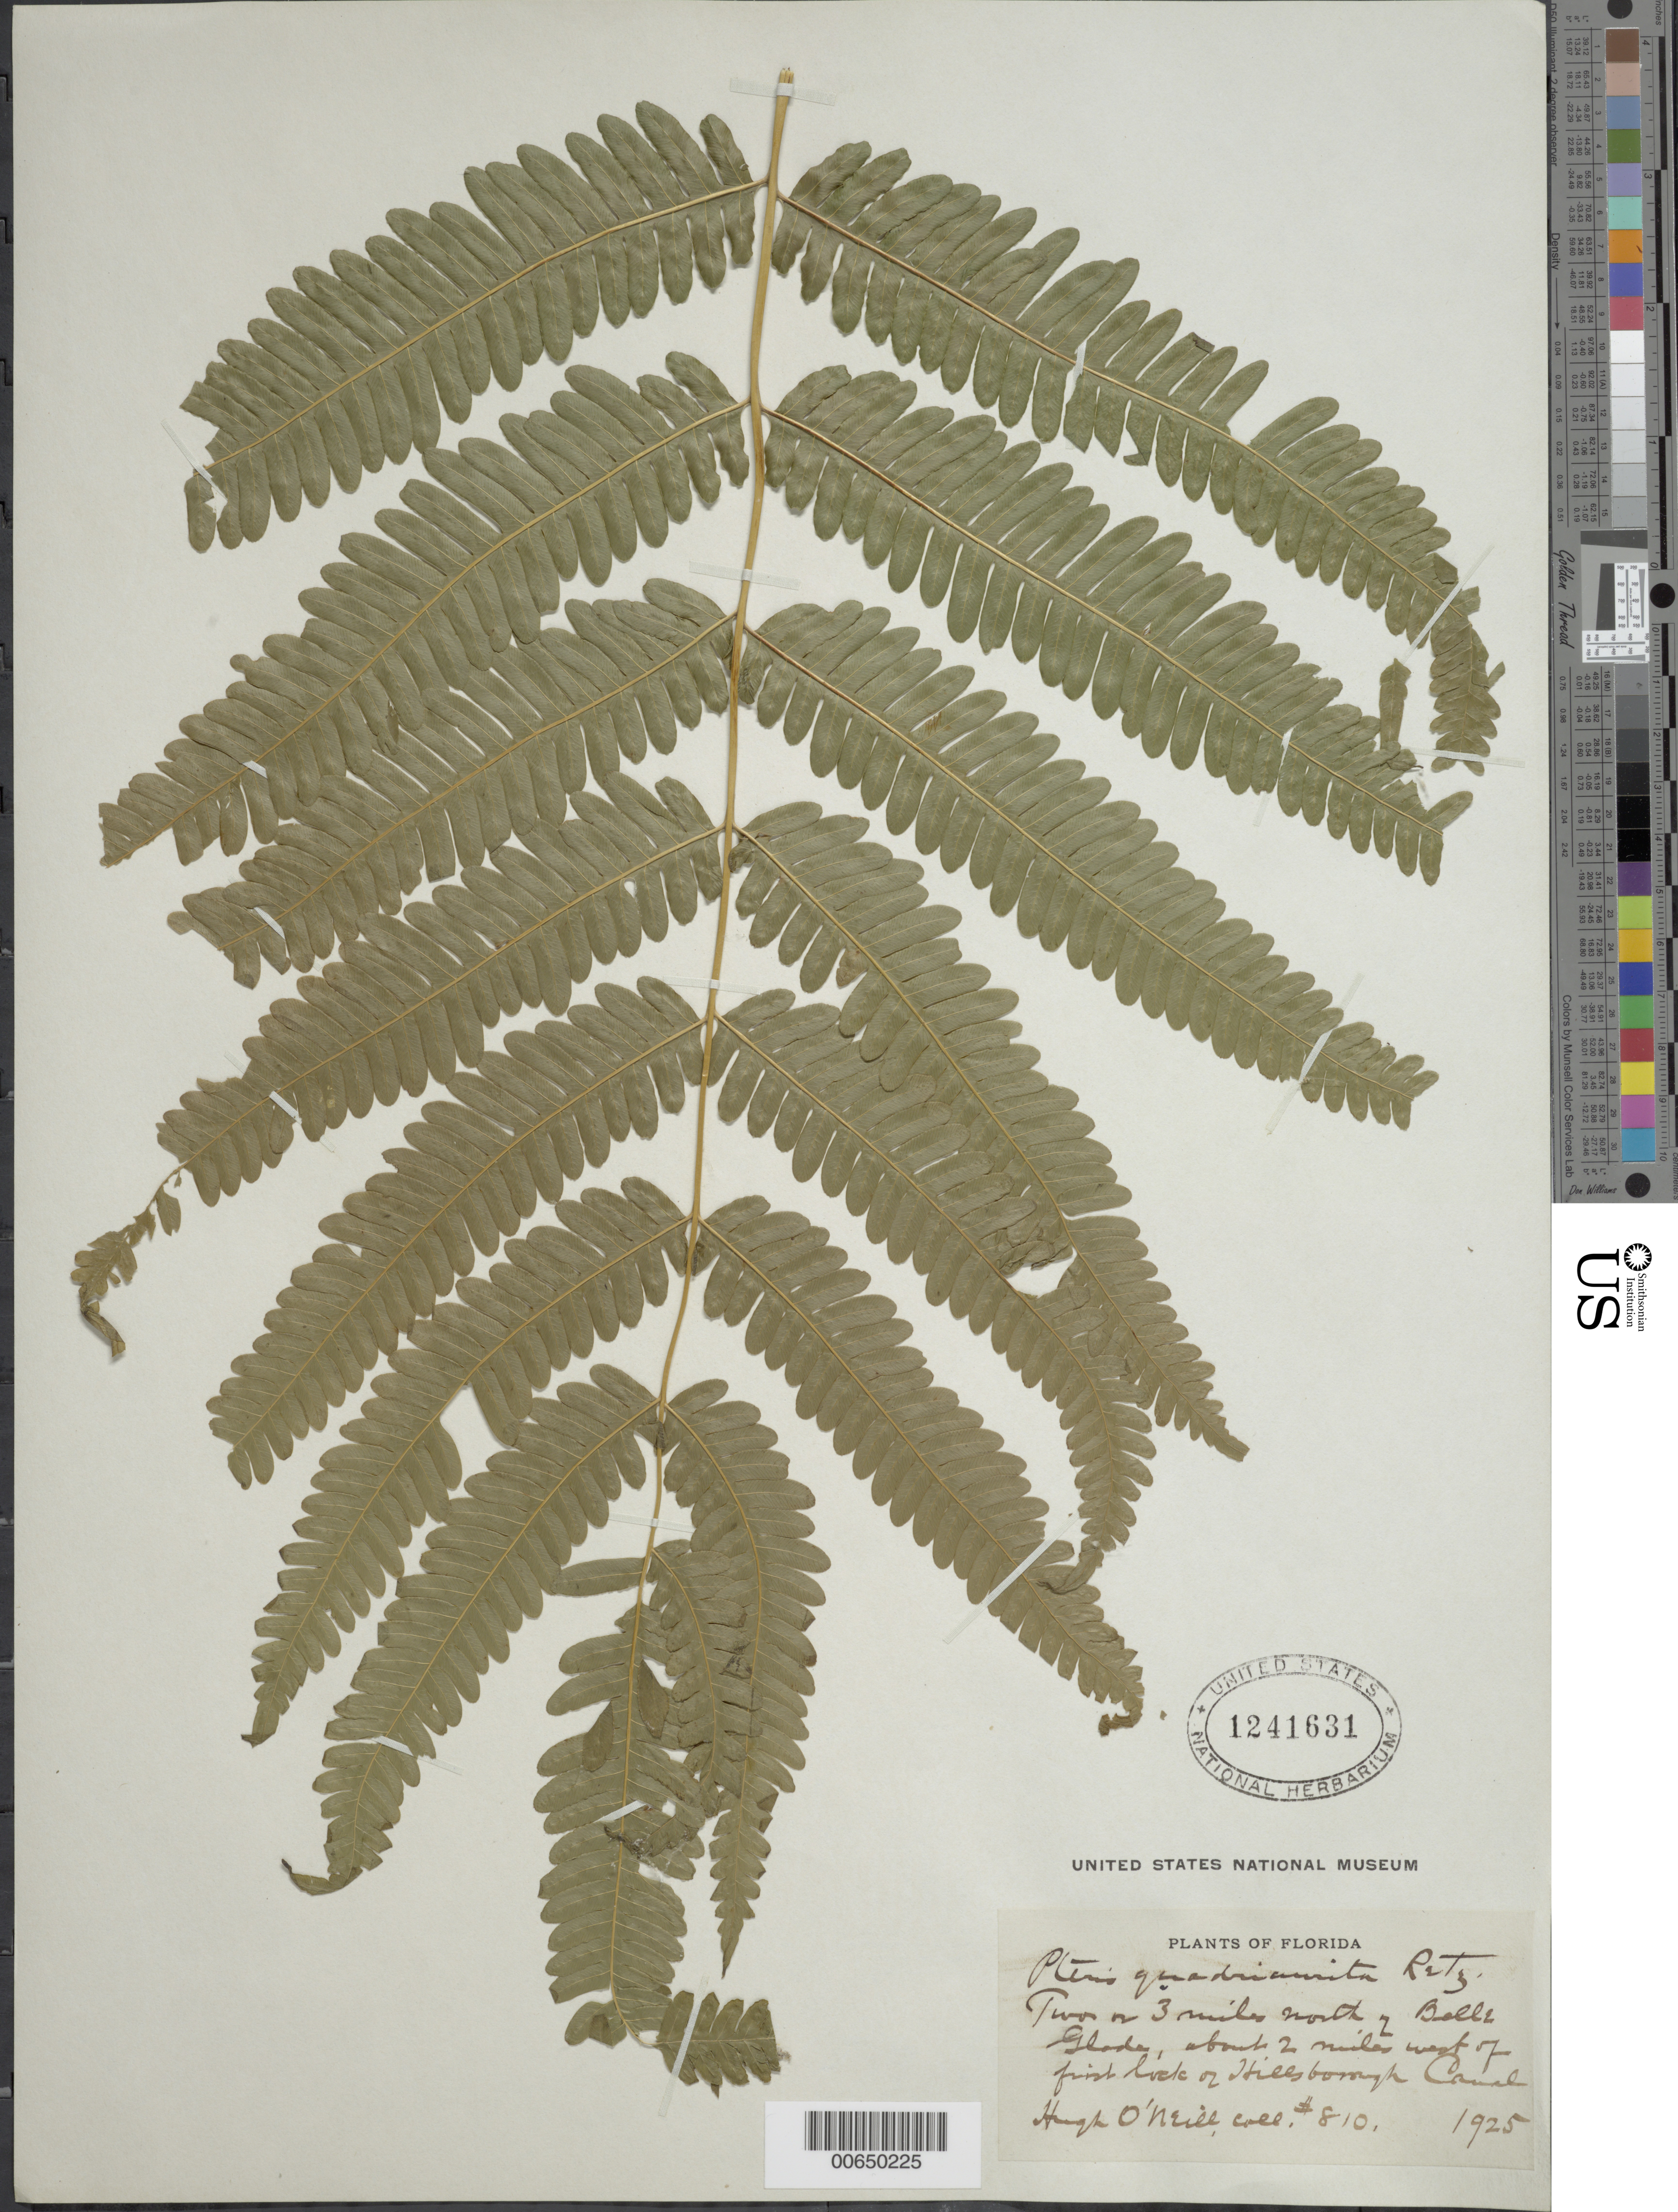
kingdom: Plantae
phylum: Tracheophyta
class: Polypodiopsida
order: Polypodiales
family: Pteridaceae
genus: Pteris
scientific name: Pteris quadriaurita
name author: Retz.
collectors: H. O'Neill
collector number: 810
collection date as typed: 1925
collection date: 1925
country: United States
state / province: Florida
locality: Two or 3 miles N of Belle Glade, about 2 miles W of first lock of Hillsborough Canal.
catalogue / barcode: US 1241631